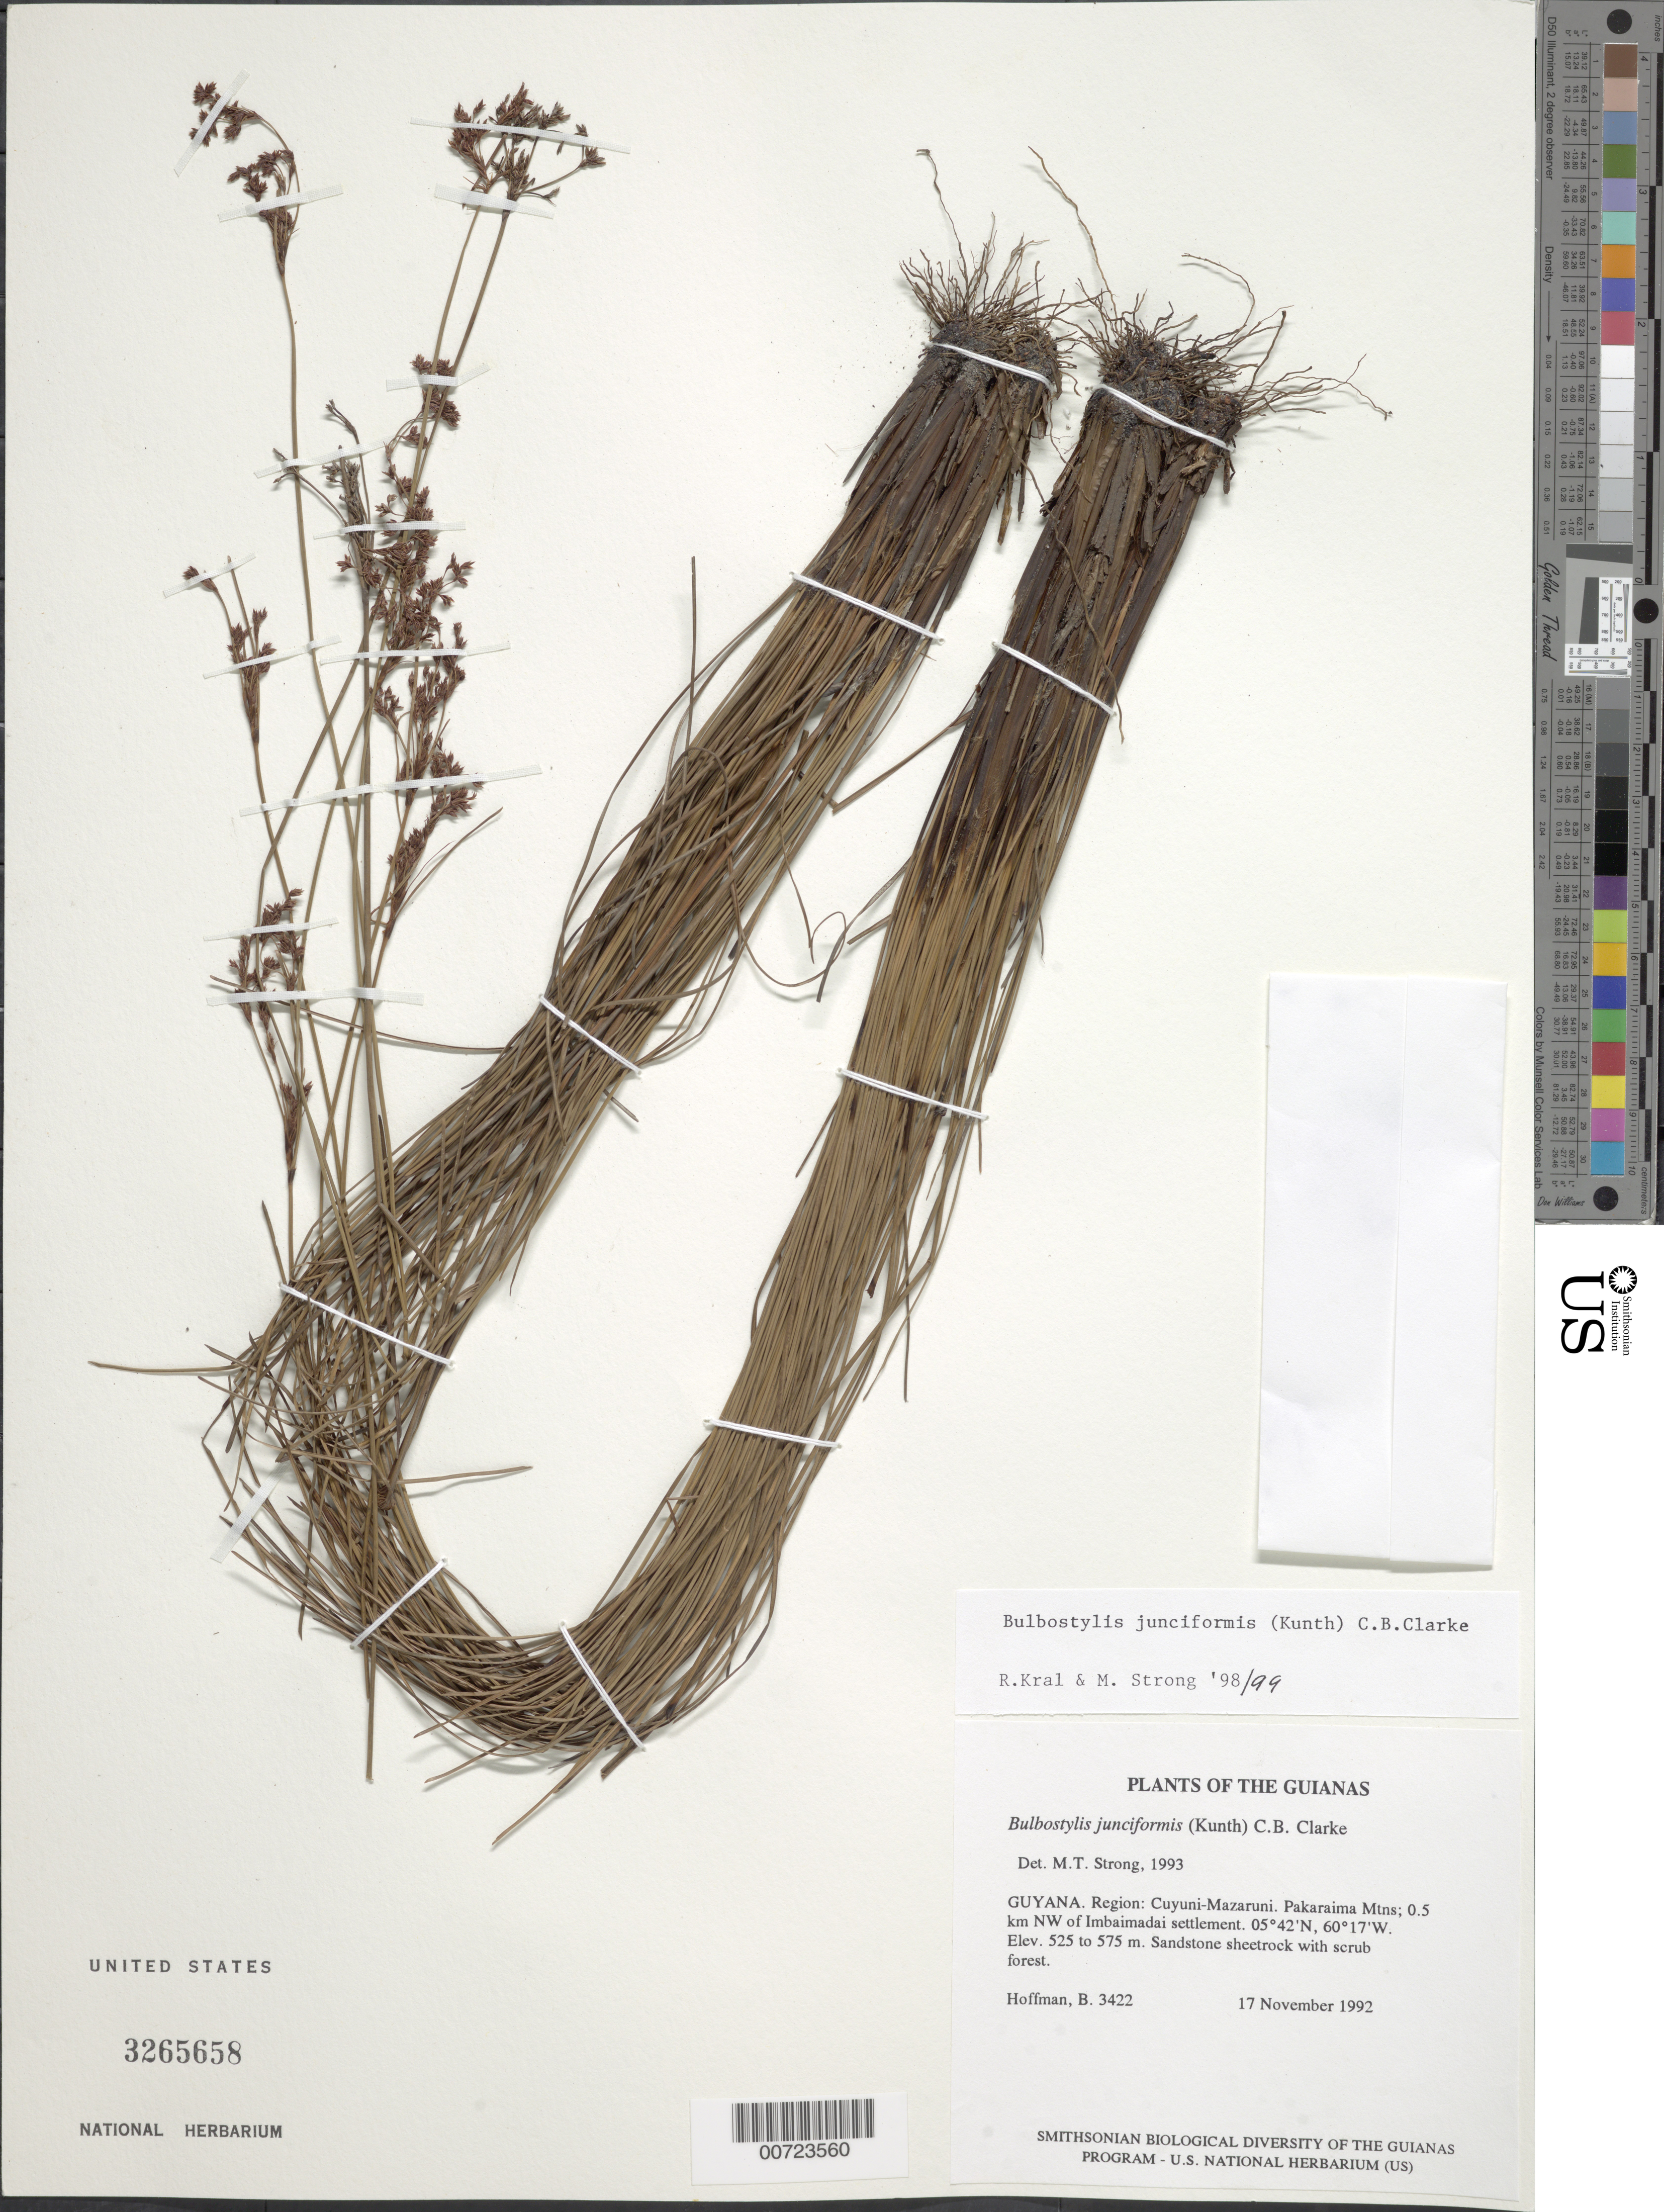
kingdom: Plantae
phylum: Tracheophyta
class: Liliopsida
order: Poales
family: Cyperaceae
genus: Bulbostylis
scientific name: Bulbostylis junciformis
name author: (Kunth) C.B. Clarke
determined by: Strong, M. T., (US), Smithsonian Institution - National Museum of Natural History (UNITED STATES)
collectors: B. Hoffman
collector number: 3422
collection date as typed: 17 November 1992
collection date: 1992-11-17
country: Guyana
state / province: Cuyuni-Mazaruni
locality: Pakaraima Mountains; 0.5 km NW of Imbaimadai settlement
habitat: Sandstone sheetrock with scrub forest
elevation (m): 525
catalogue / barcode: US 3265658